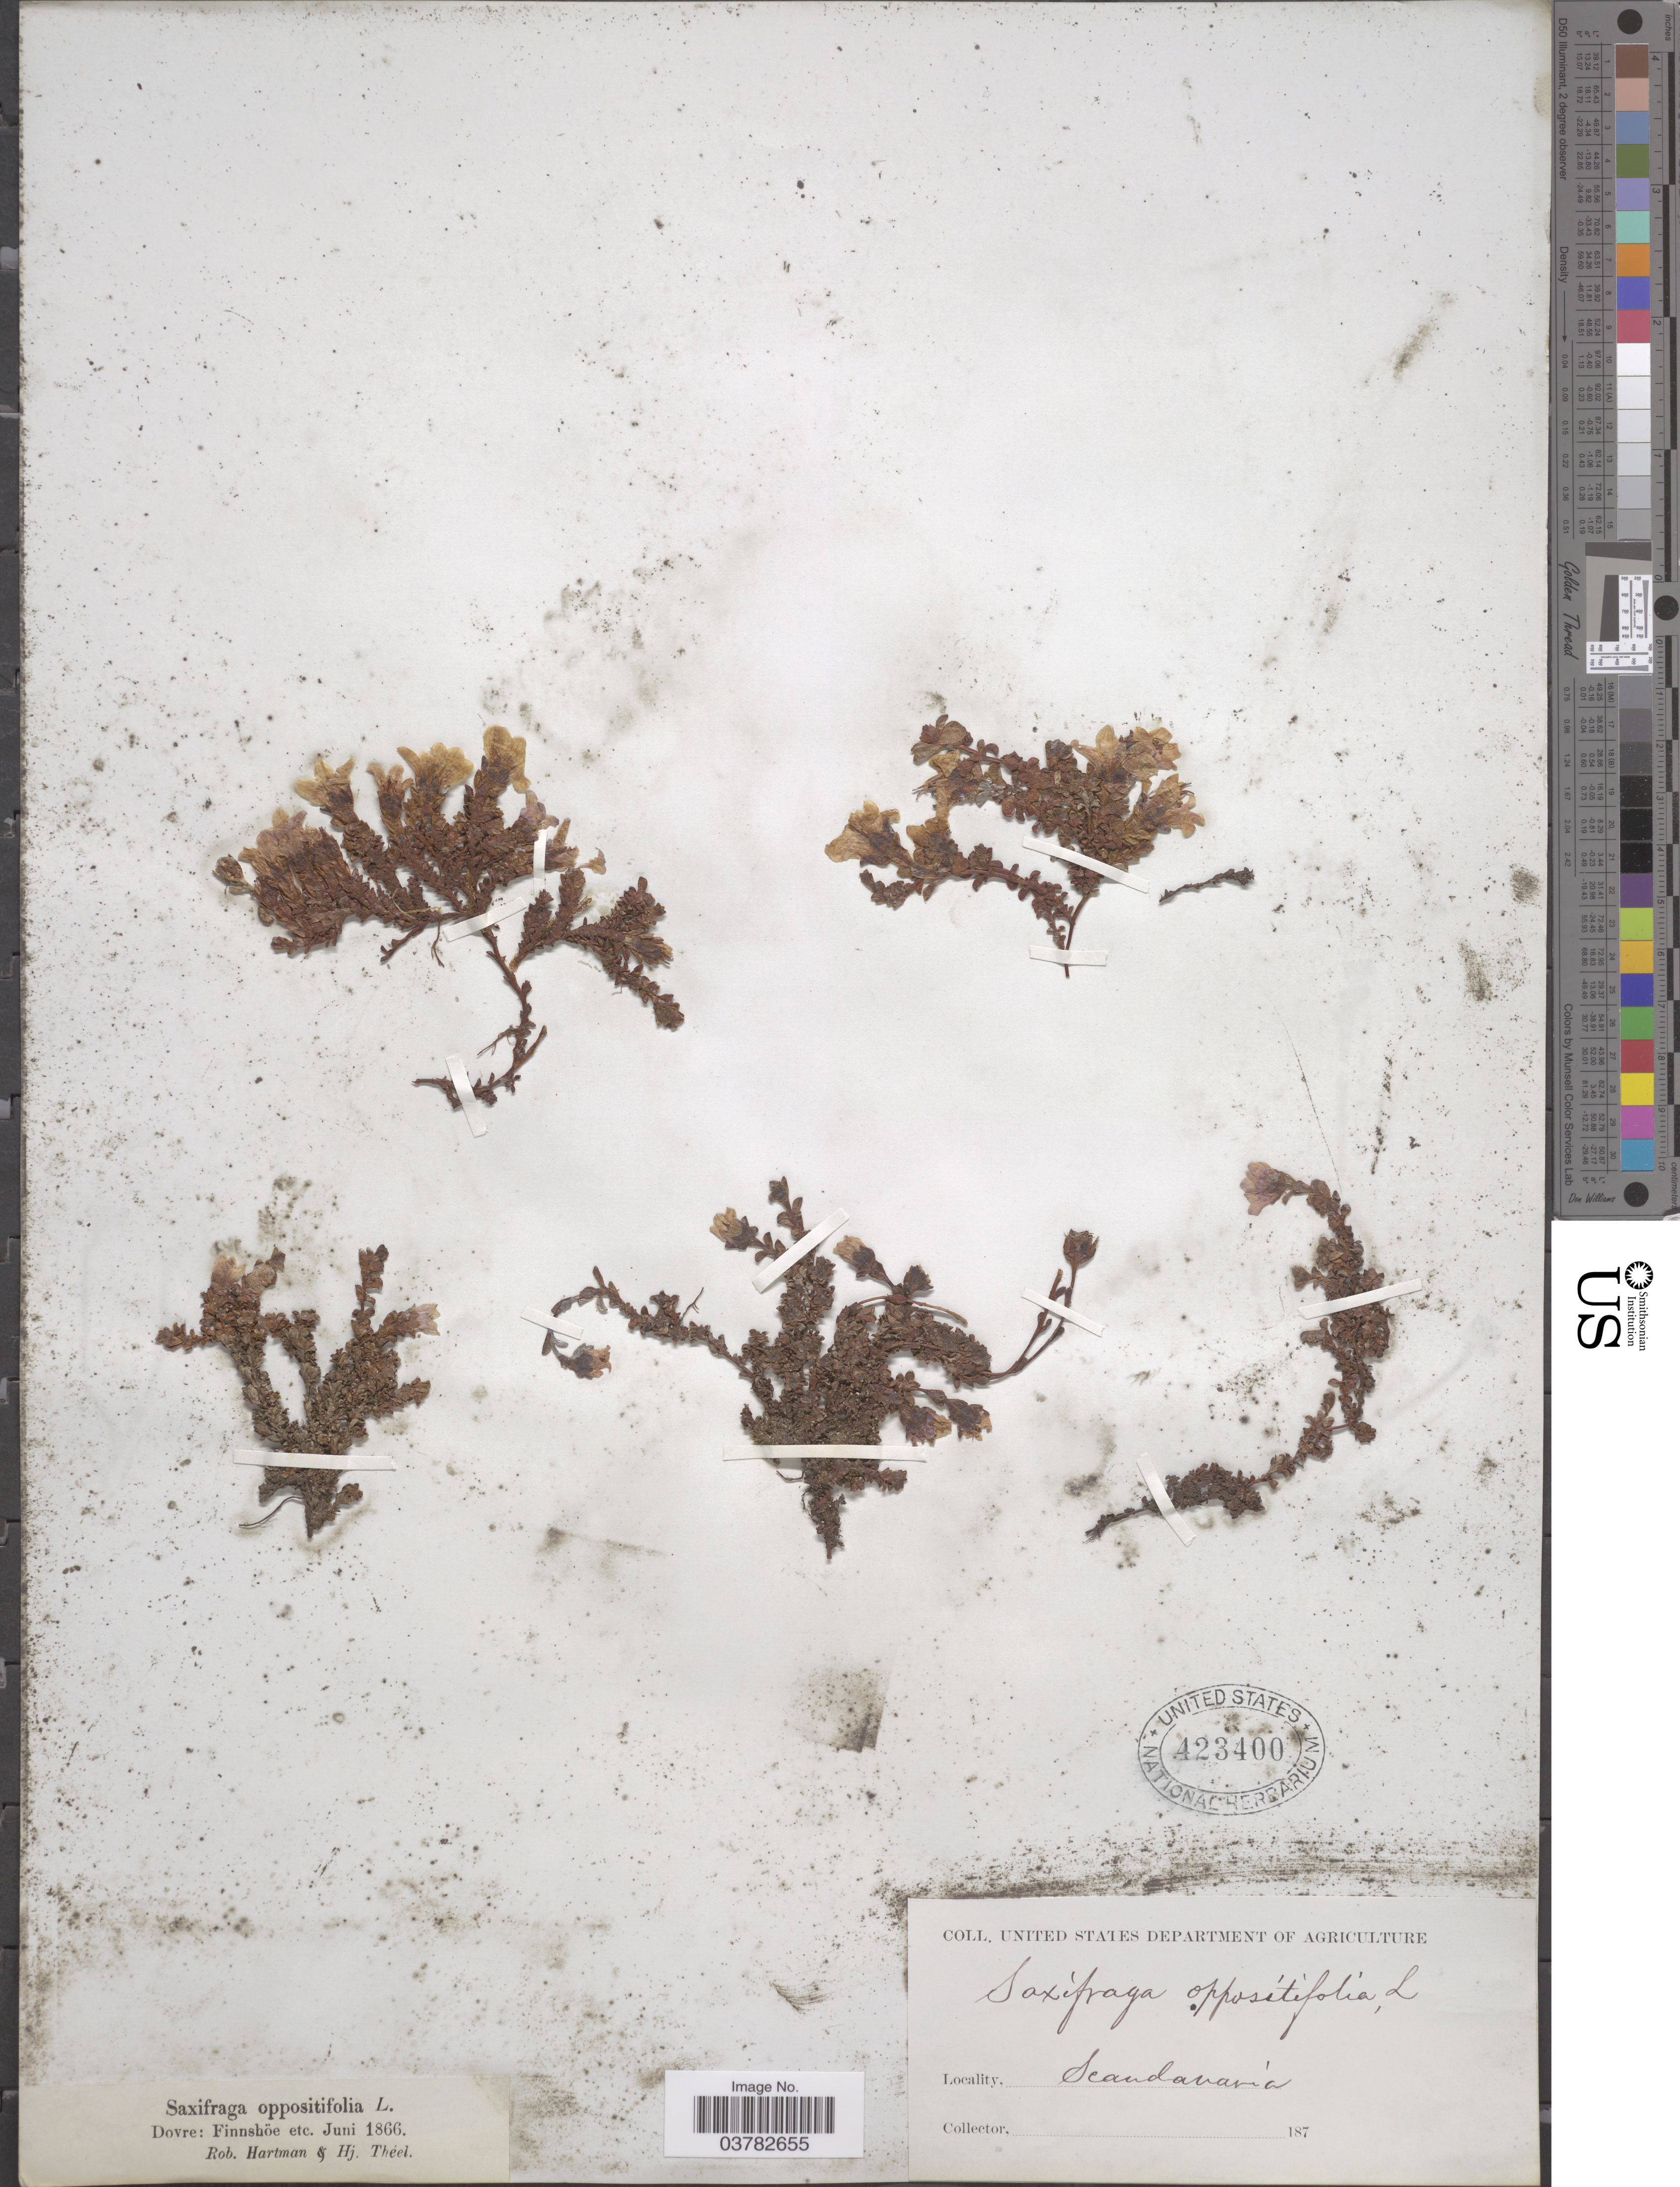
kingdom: Plantae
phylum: Tracheophyta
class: Magnoliopsida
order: Saxifragales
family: Saxifragaceae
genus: Saxifraga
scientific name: Saxifraga oppositifolia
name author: L.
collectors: R. W. Hartman & H. Théel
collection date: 1866-06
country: Norway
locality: Dovre: Finnshöe etc. Scandanavia.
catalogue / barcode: US 423400